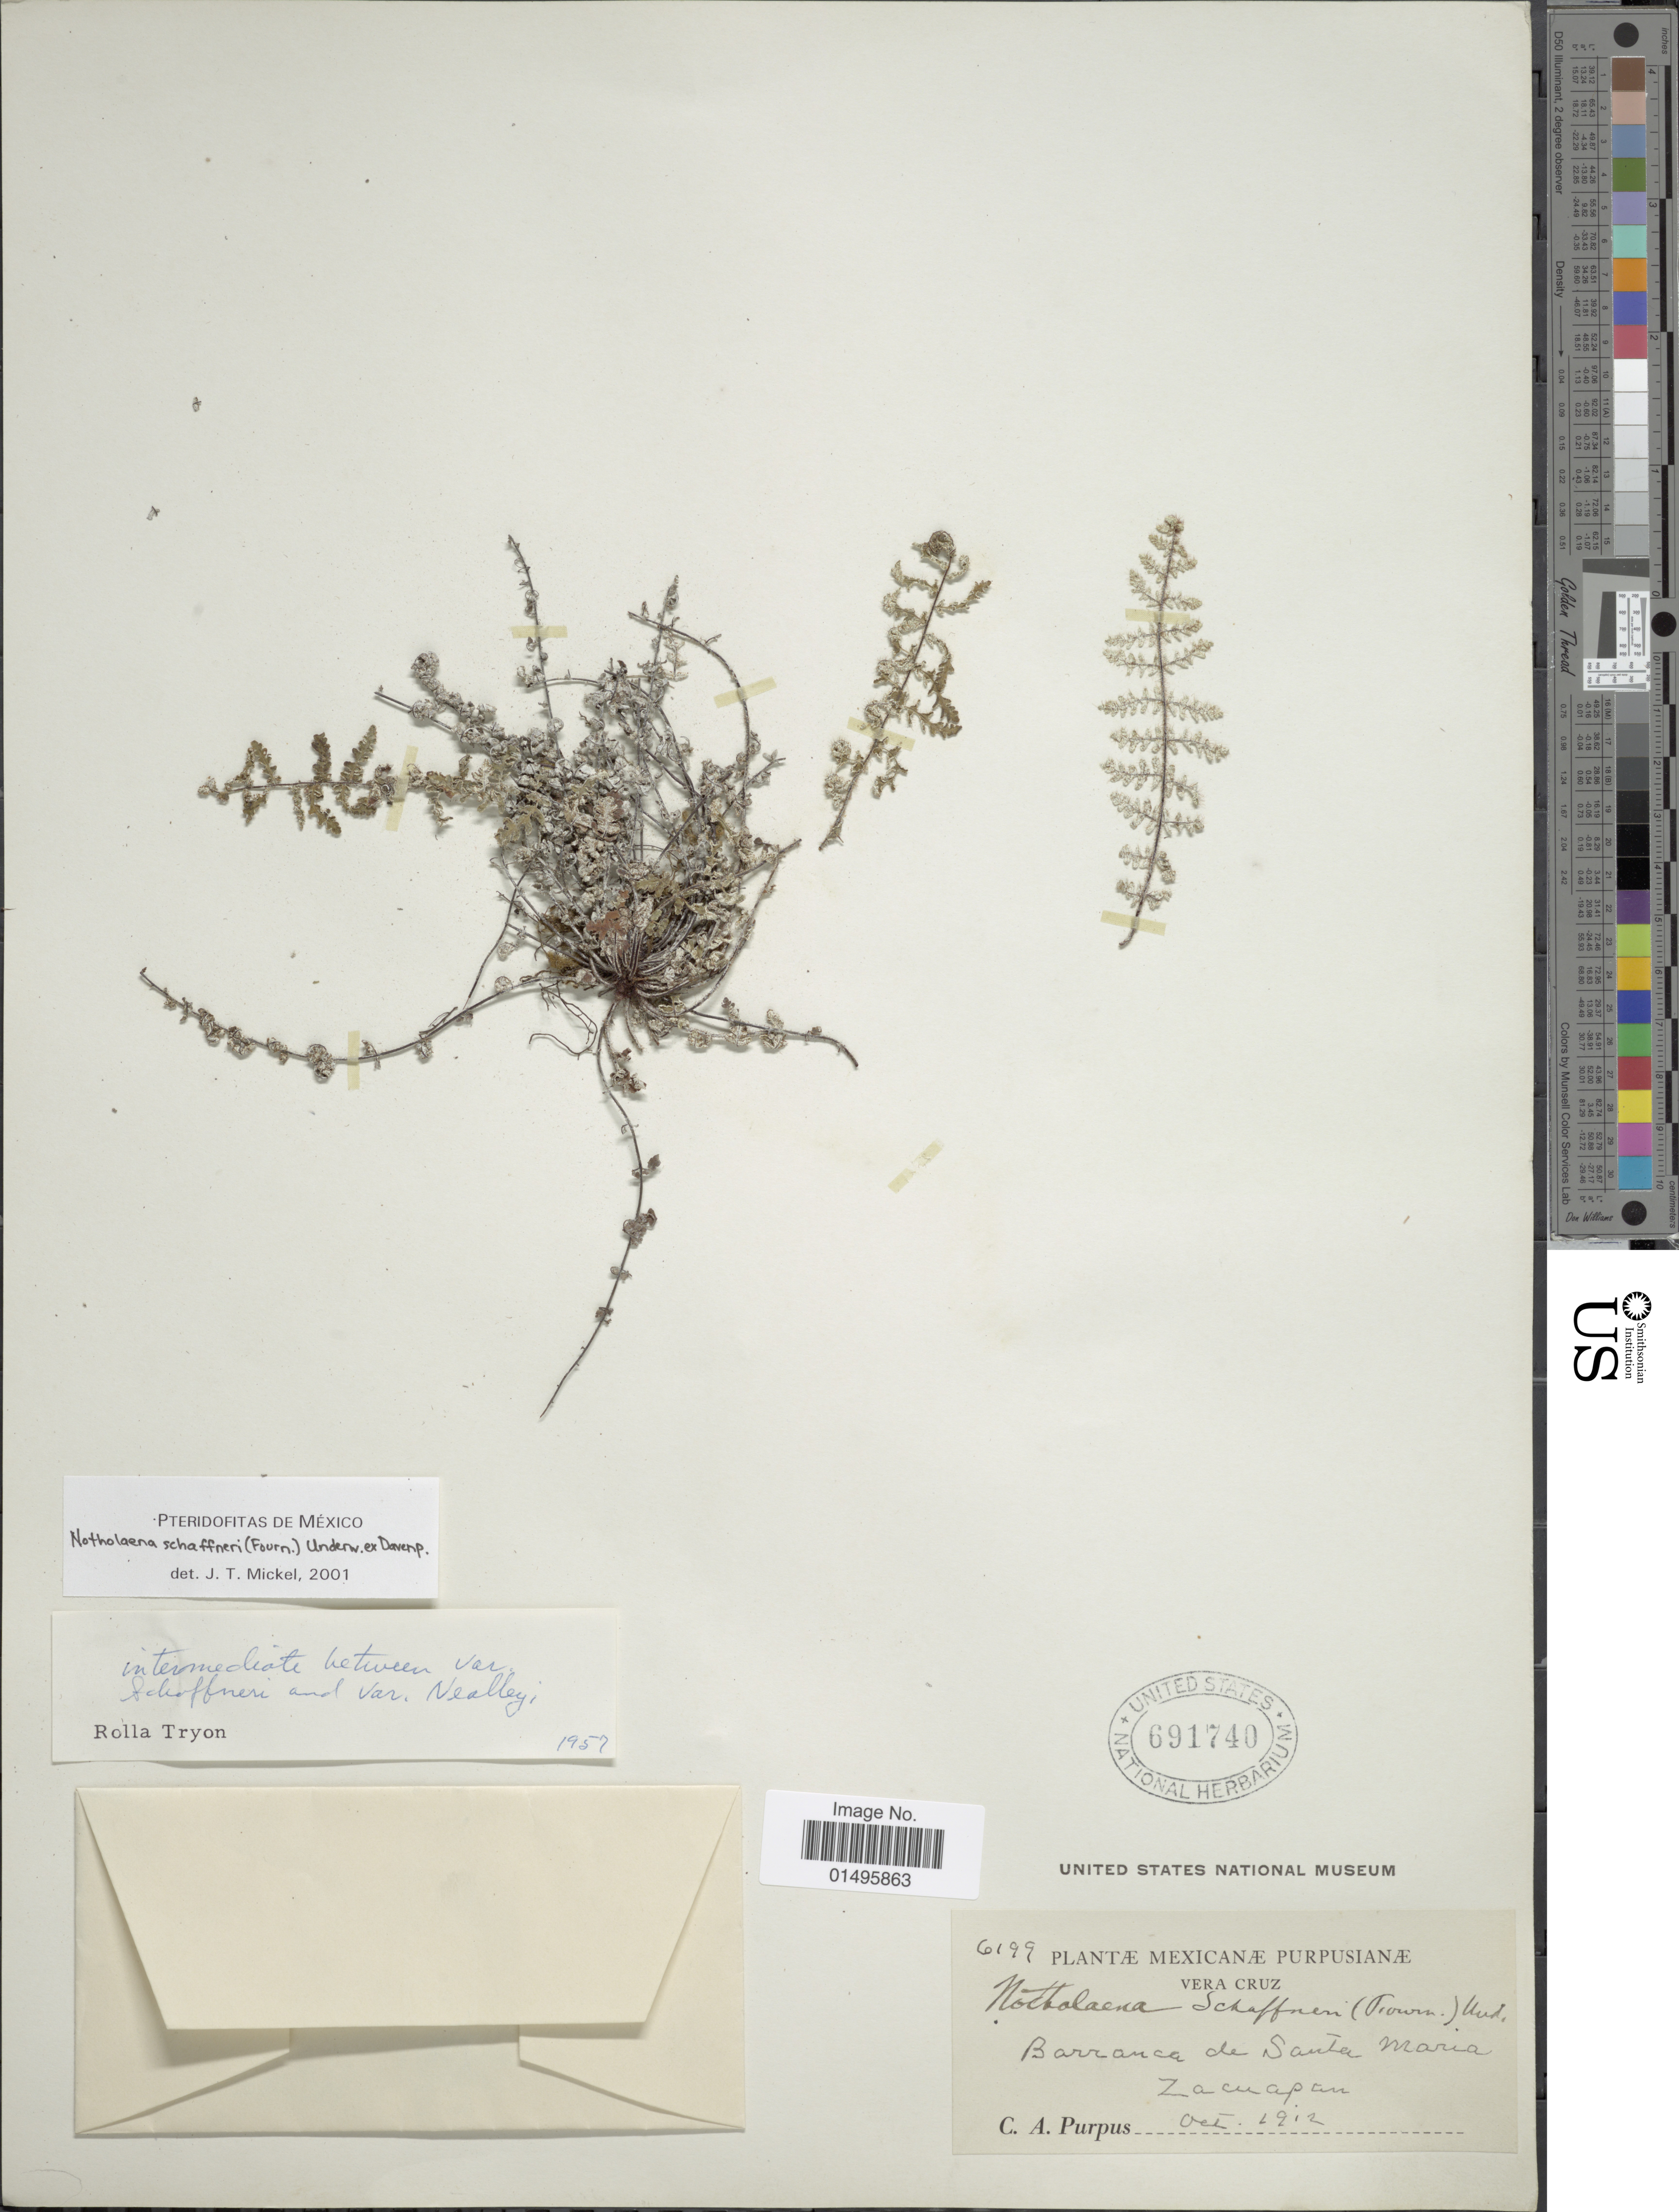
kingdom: Plantae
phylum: Tracheophyta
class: Polypodiopsida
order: Polypodiales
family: Pteridaceae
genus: Notholaena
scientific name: Notholaena schaffneri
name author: (E. Fourn.) Underw.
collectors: C. A. Purpus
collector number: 6199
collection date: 1912-10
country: Mexico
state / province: Veracruz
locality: Mexicanae, Barranca de Santa Maria Zacuapan.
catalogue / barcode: US 691740